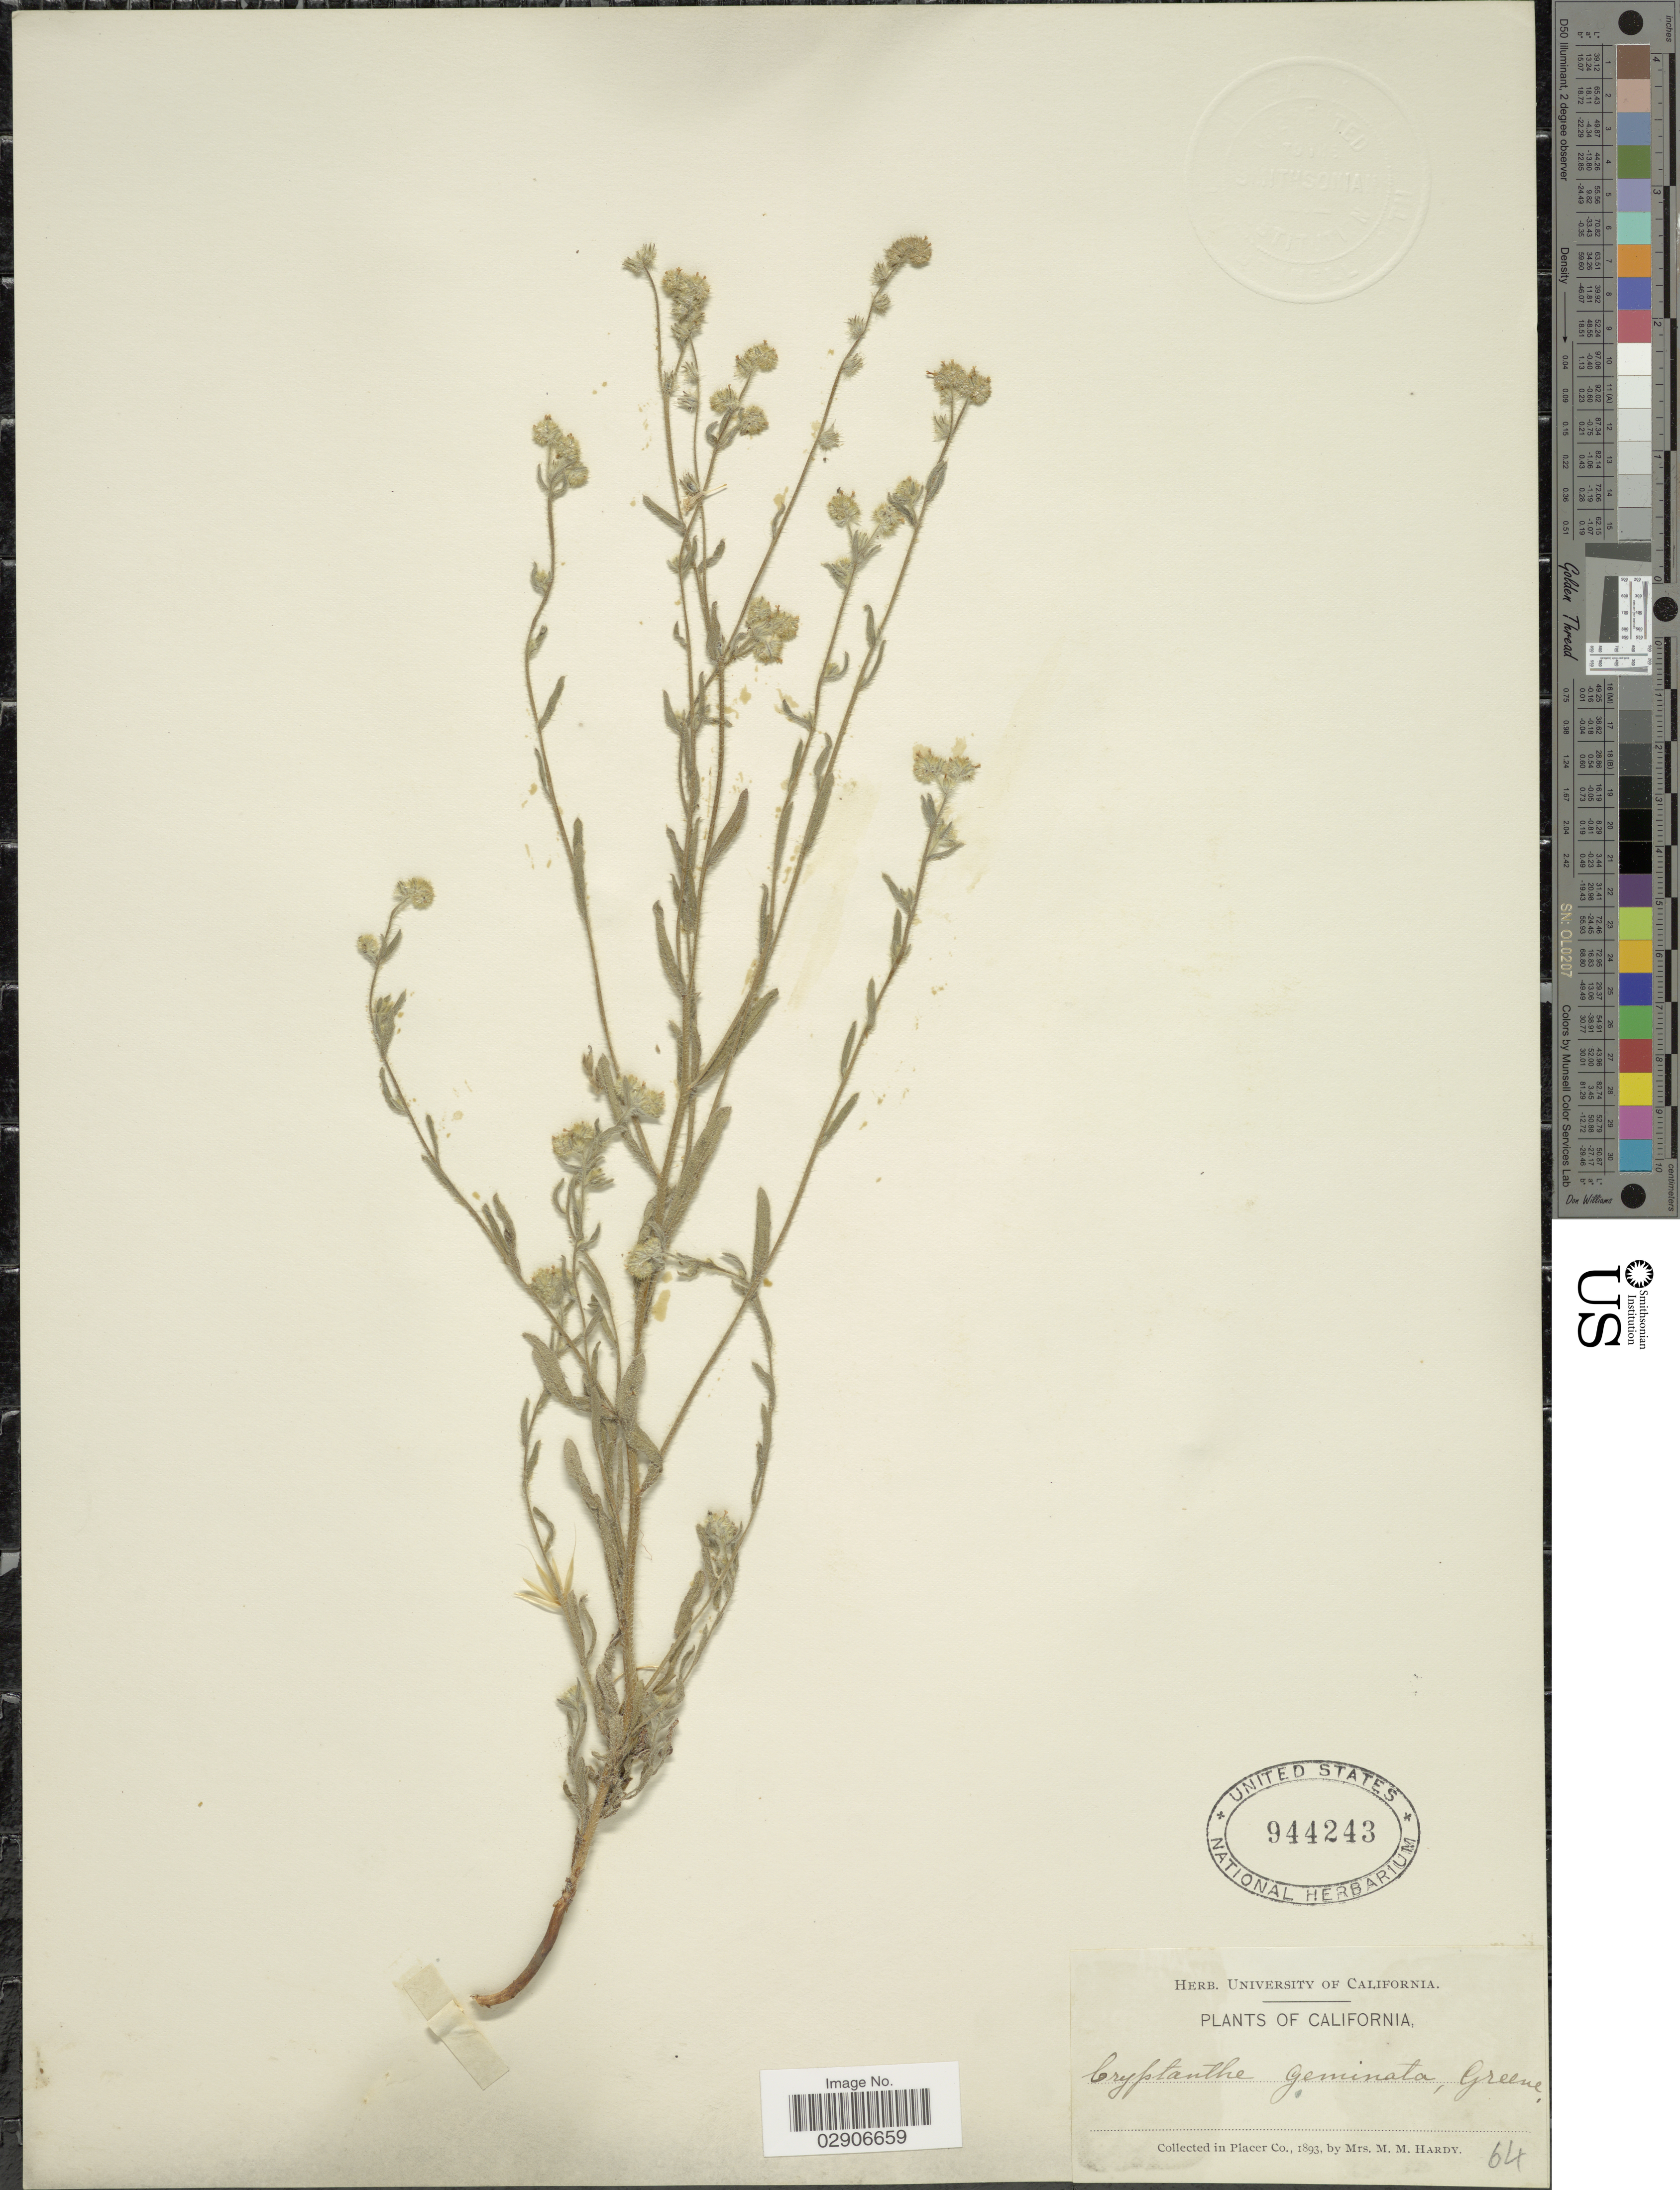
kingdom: Plantae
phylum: Tracheophyta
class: Magnoliopsida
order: Boraginales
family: Boraginaceae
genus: Cryptantha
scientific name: Cryptantha affinis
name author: (A. Gray) Greene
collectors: Mrs. M. M. Hardy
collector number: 64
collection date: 1893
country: United States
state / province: California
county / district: Placer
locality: Placer Co. California.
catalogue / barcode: US 944243